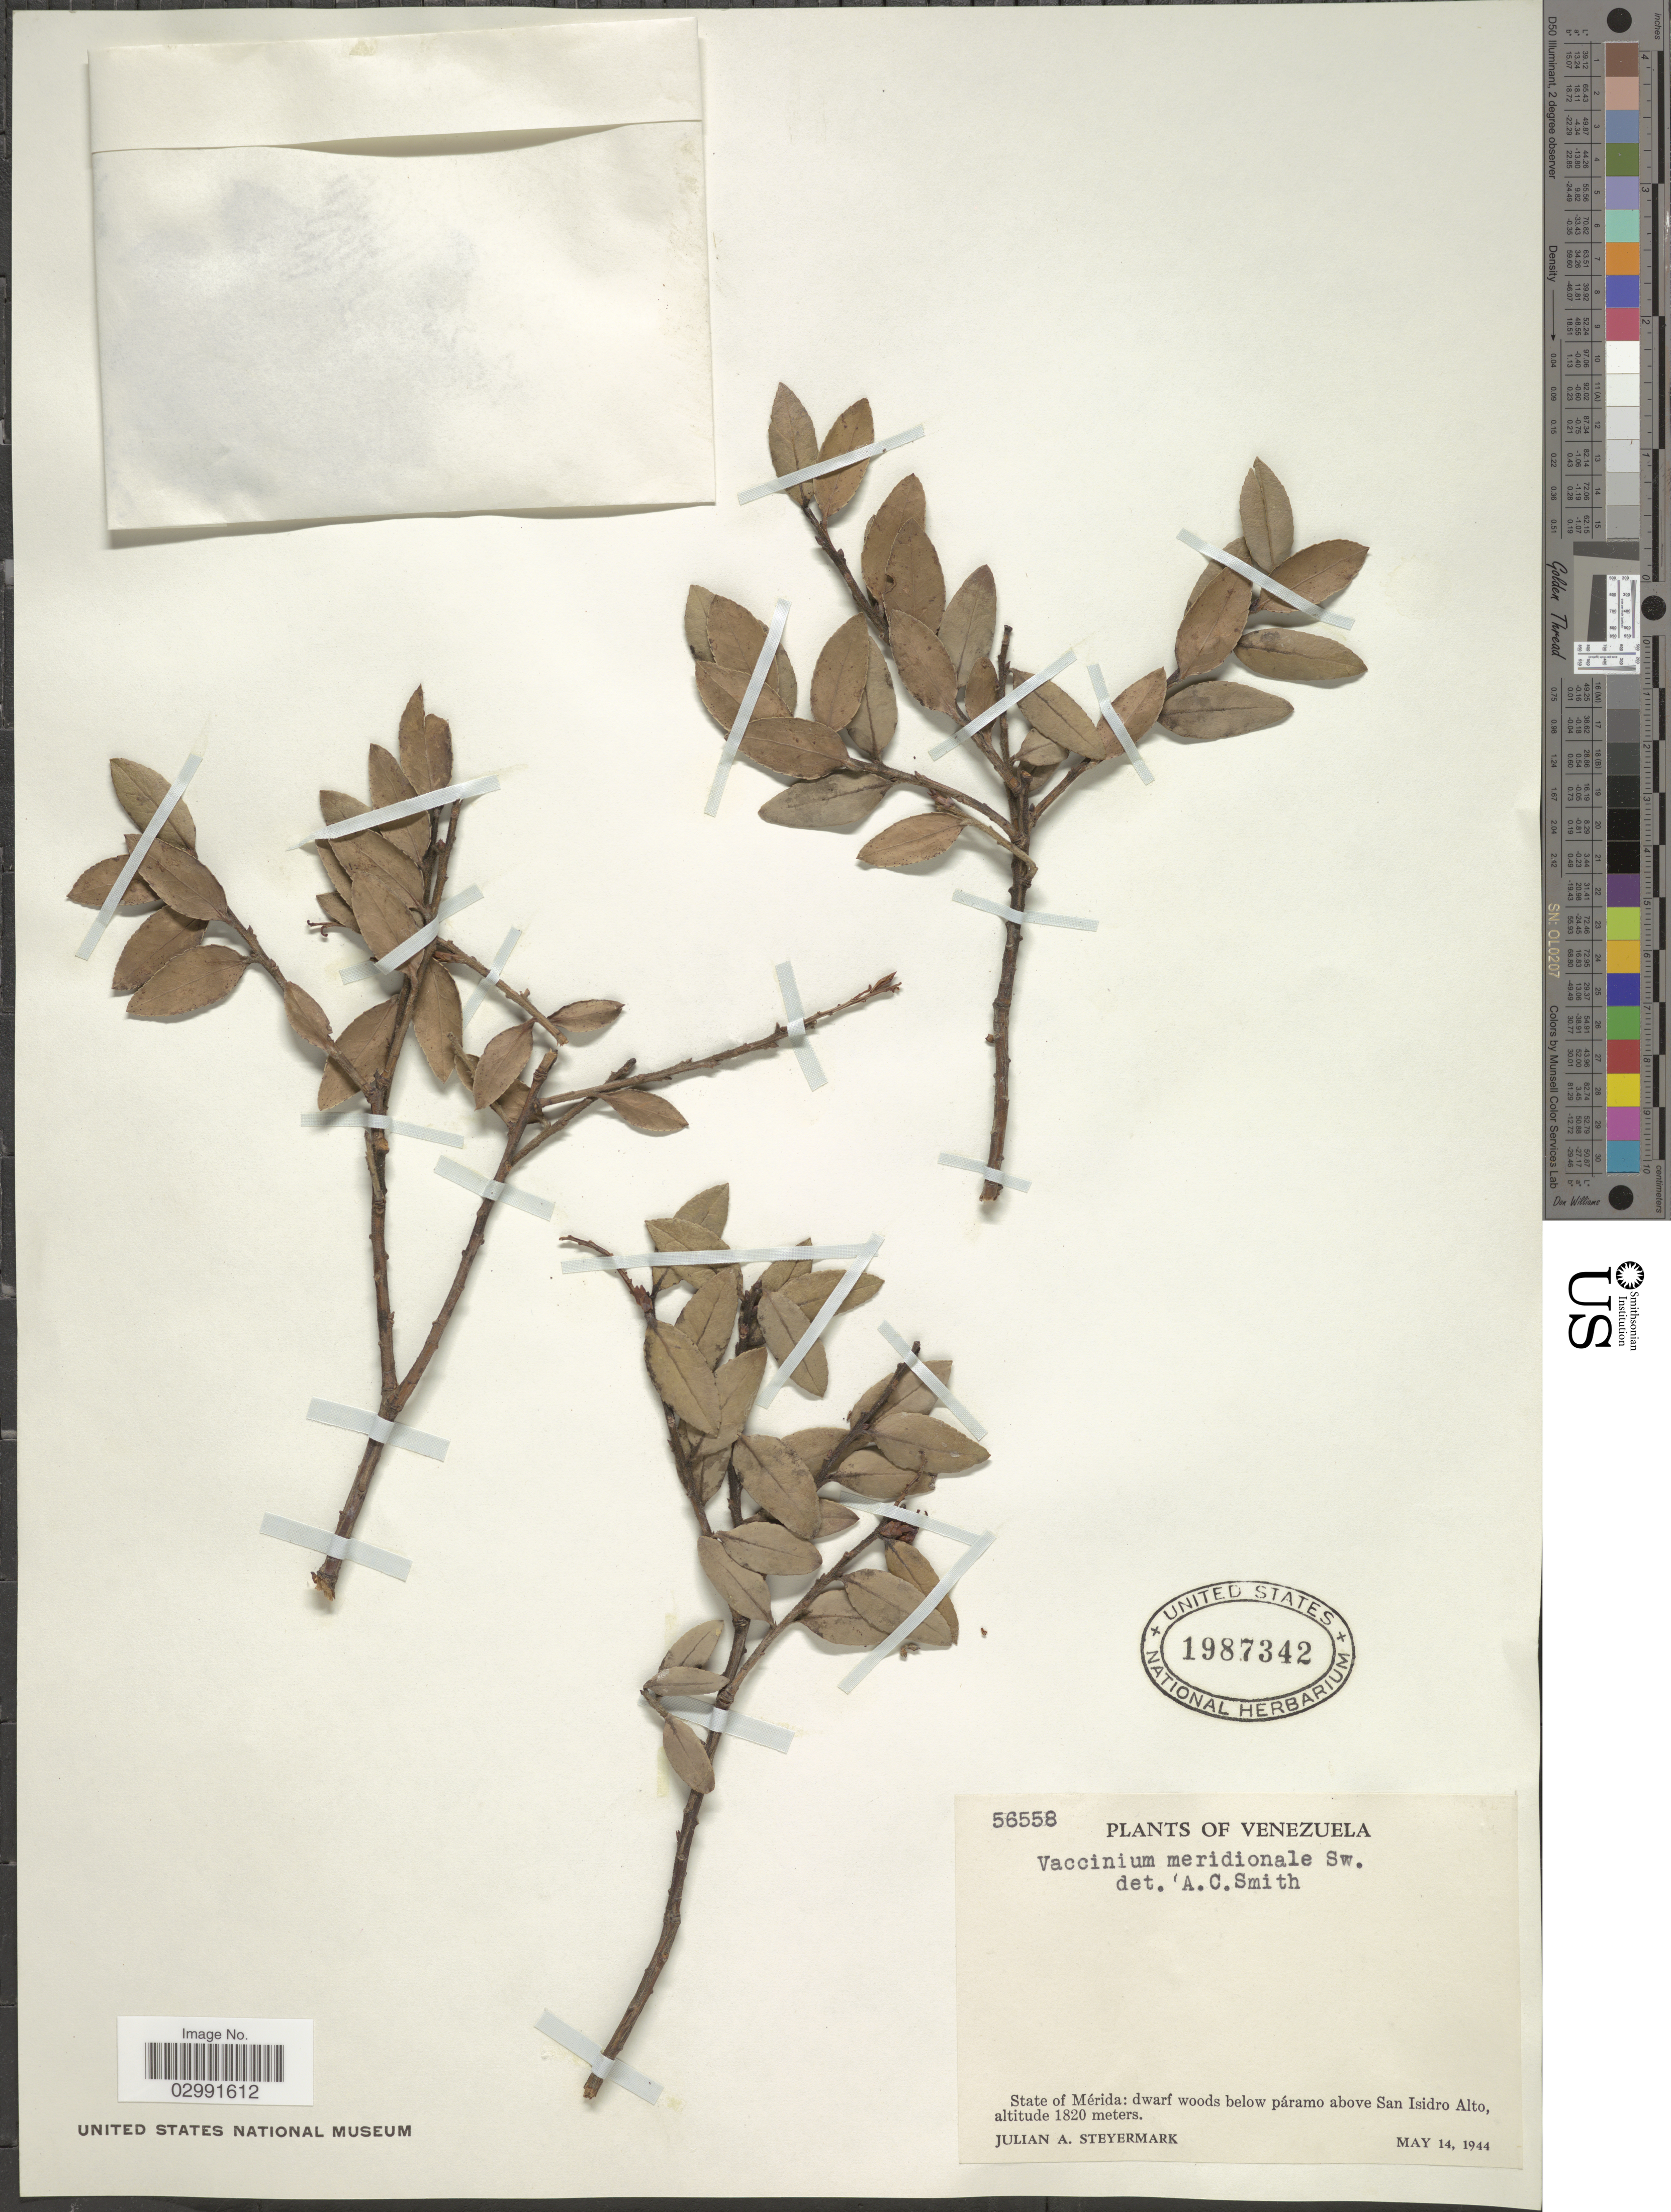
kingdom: Plantae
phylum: Tracheophyta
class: Magnoliopsida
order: Ericales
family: Ericaceae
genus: Vaccinium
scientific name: Vaccinium meridionale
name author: Sw.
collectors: J. Steyermark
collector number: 56558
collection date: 1944-05-14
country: Venezuela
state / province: Mérida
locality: Dwarf woods below páramo above San Isidro Alto.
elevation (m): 1820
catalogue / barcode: US 1987342